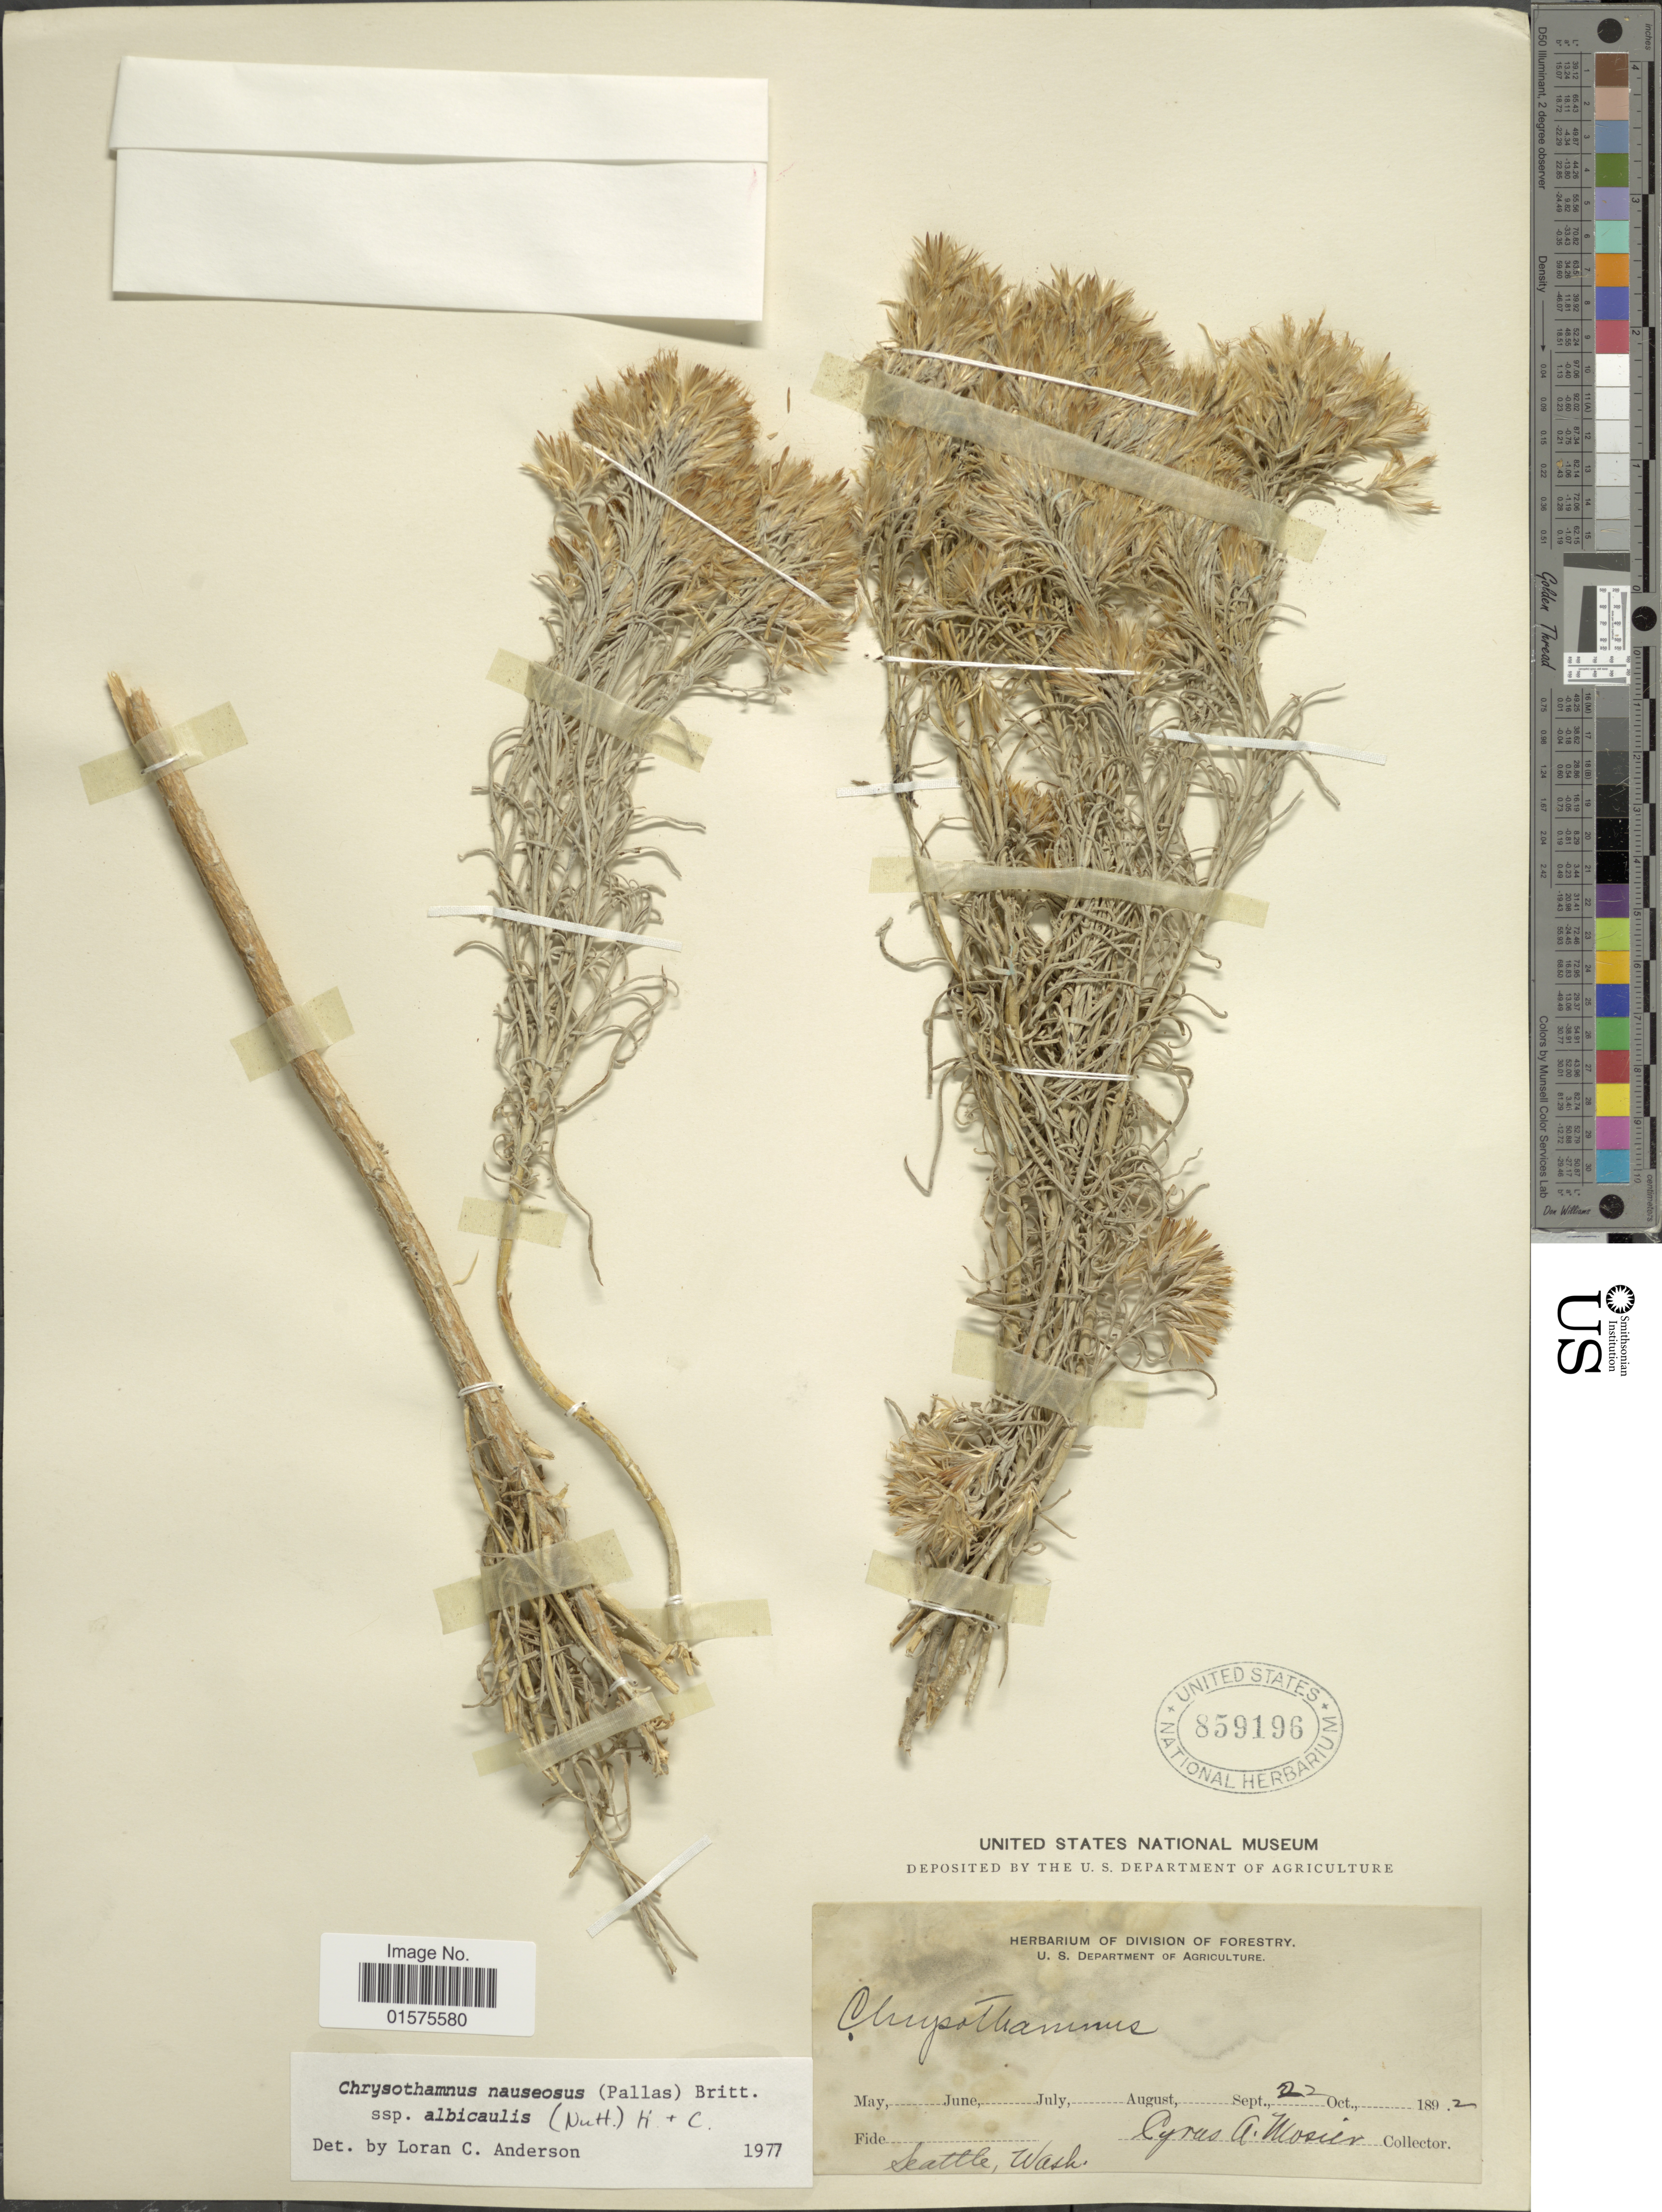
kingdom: Plantae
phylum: Tracheophyta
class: Magnoliopsida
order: Asterales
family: Asteraceae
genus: Ericameria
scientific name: Ericameria nauseosa var. speciosa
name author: (Nutt.) G.L. Nesom & G.I. Baird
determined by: Urbatsch, Lowell E., Curator (LSU), Louisiana State University (UNITED STATES)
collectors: C. A. Mosier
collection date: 1892-10-22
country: United States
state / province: Washington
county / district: King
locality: Seattle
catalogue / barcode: US 859196